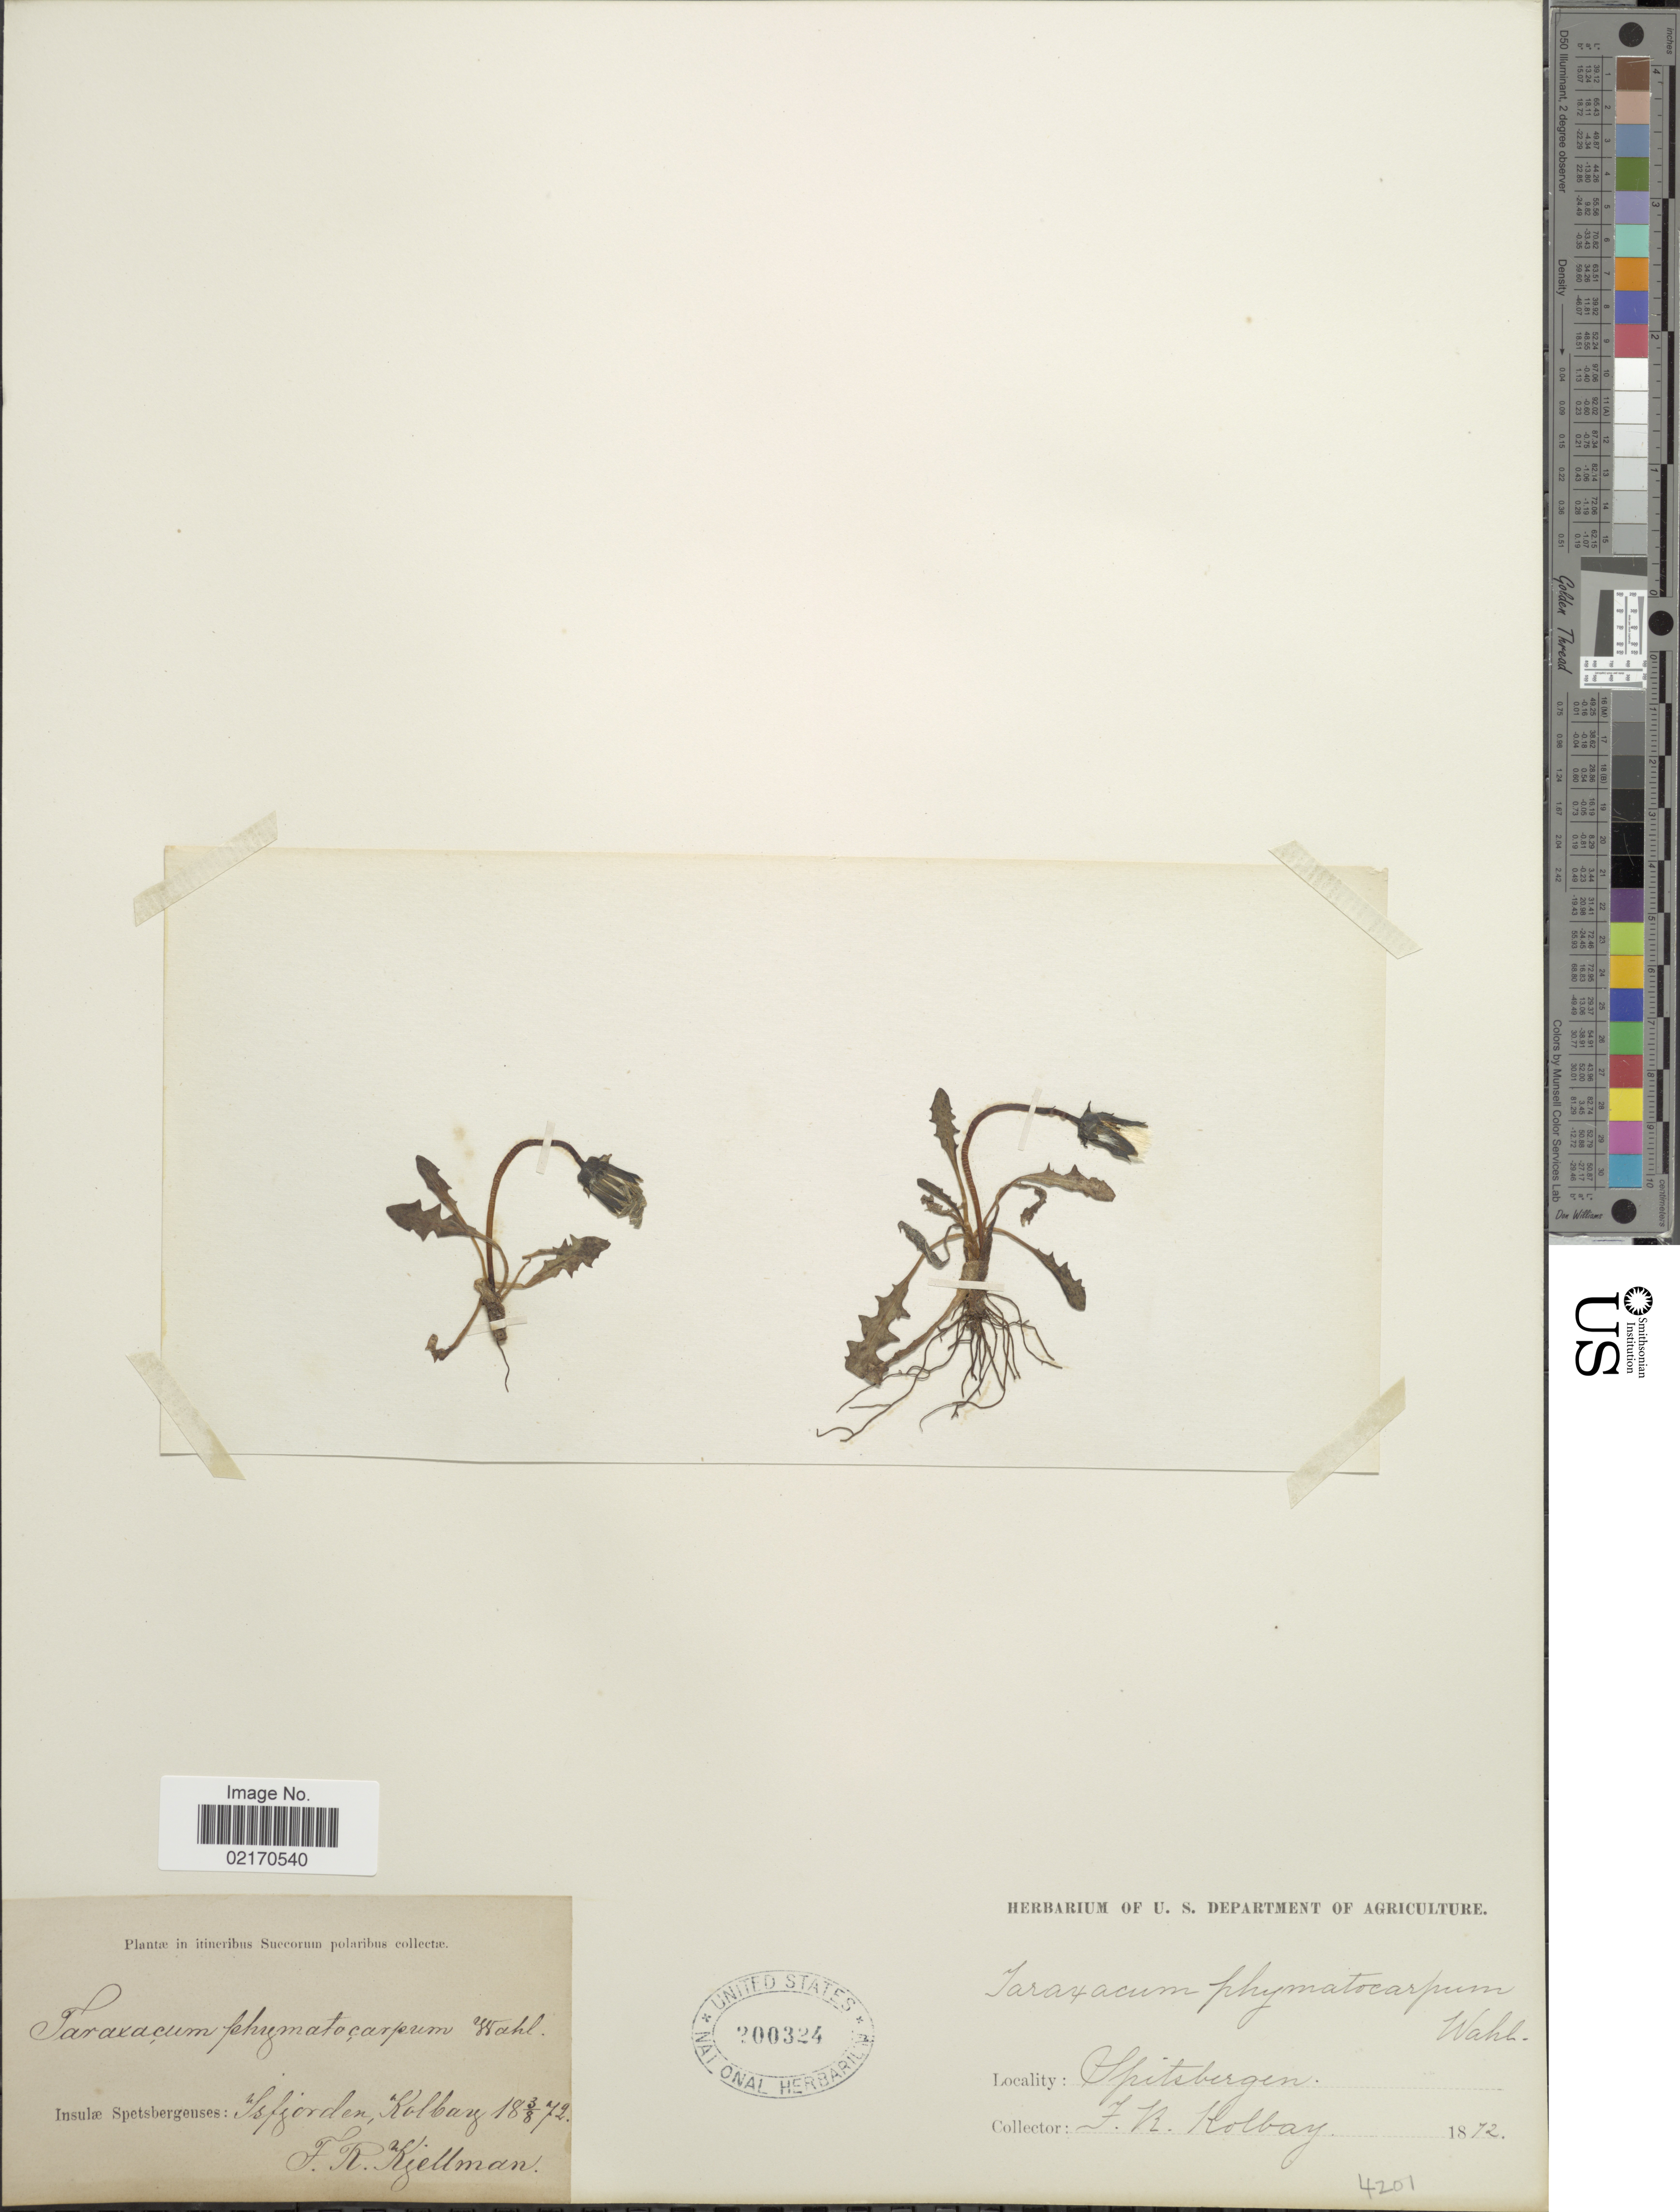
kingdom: Plantae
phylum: Tracheophyta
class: Magnoliopsida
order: Asterales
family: Asteraceae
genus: Taraxacum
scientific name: Taraxacum phymatocarpum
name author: J. Vahl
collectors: F. R. Kjellman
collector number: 4201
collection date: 1872-08-03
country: Norway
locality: Spitsbergen, Insulae Spetsbergenses: Isfjorden, Kolbay, in itineribus Suecorum polaribus.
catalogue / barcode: US 200324